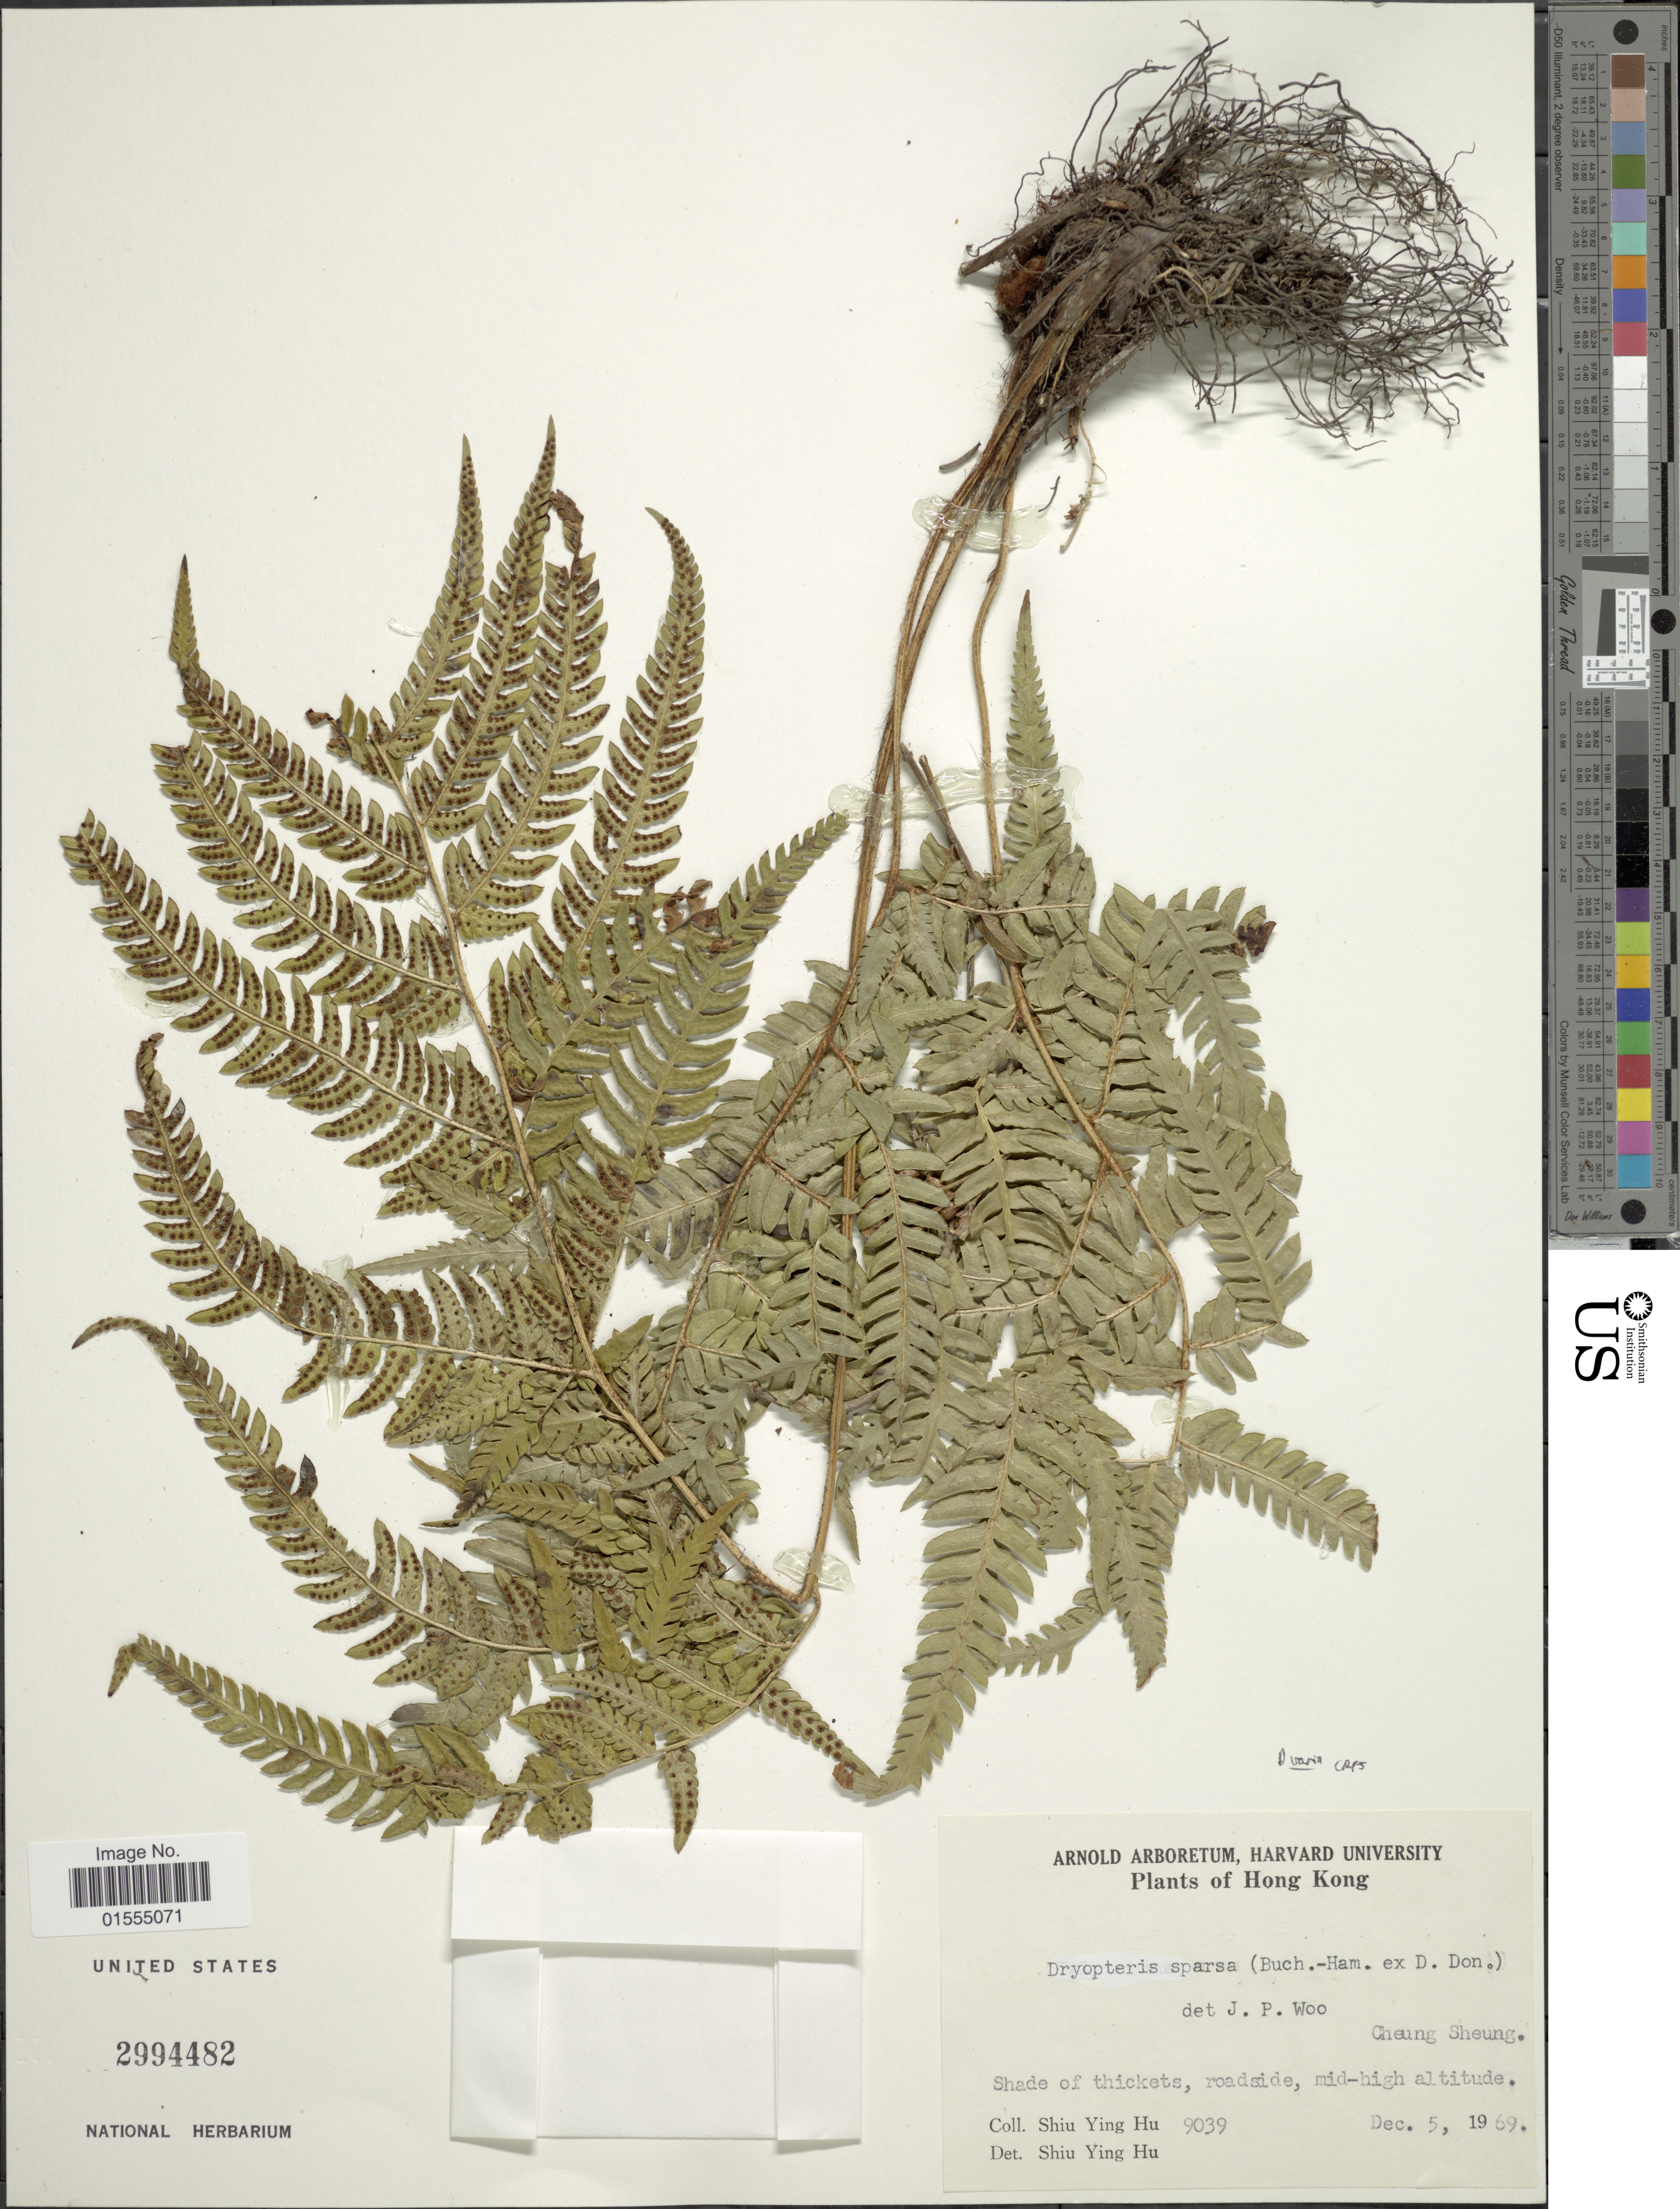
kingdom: Plantae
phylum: Tracheophyta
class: Polypodiopsida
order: Polypodiales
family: Dryopteridaceae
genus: Dryopteris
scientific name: Dryopteris varia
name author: (L.) Kuntze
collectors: S. Y. Hu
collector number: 9039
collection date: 1969-12-05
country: China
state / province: Hong Kong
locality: Hong Kong, Cheung Sheung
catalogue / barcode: US 2994482